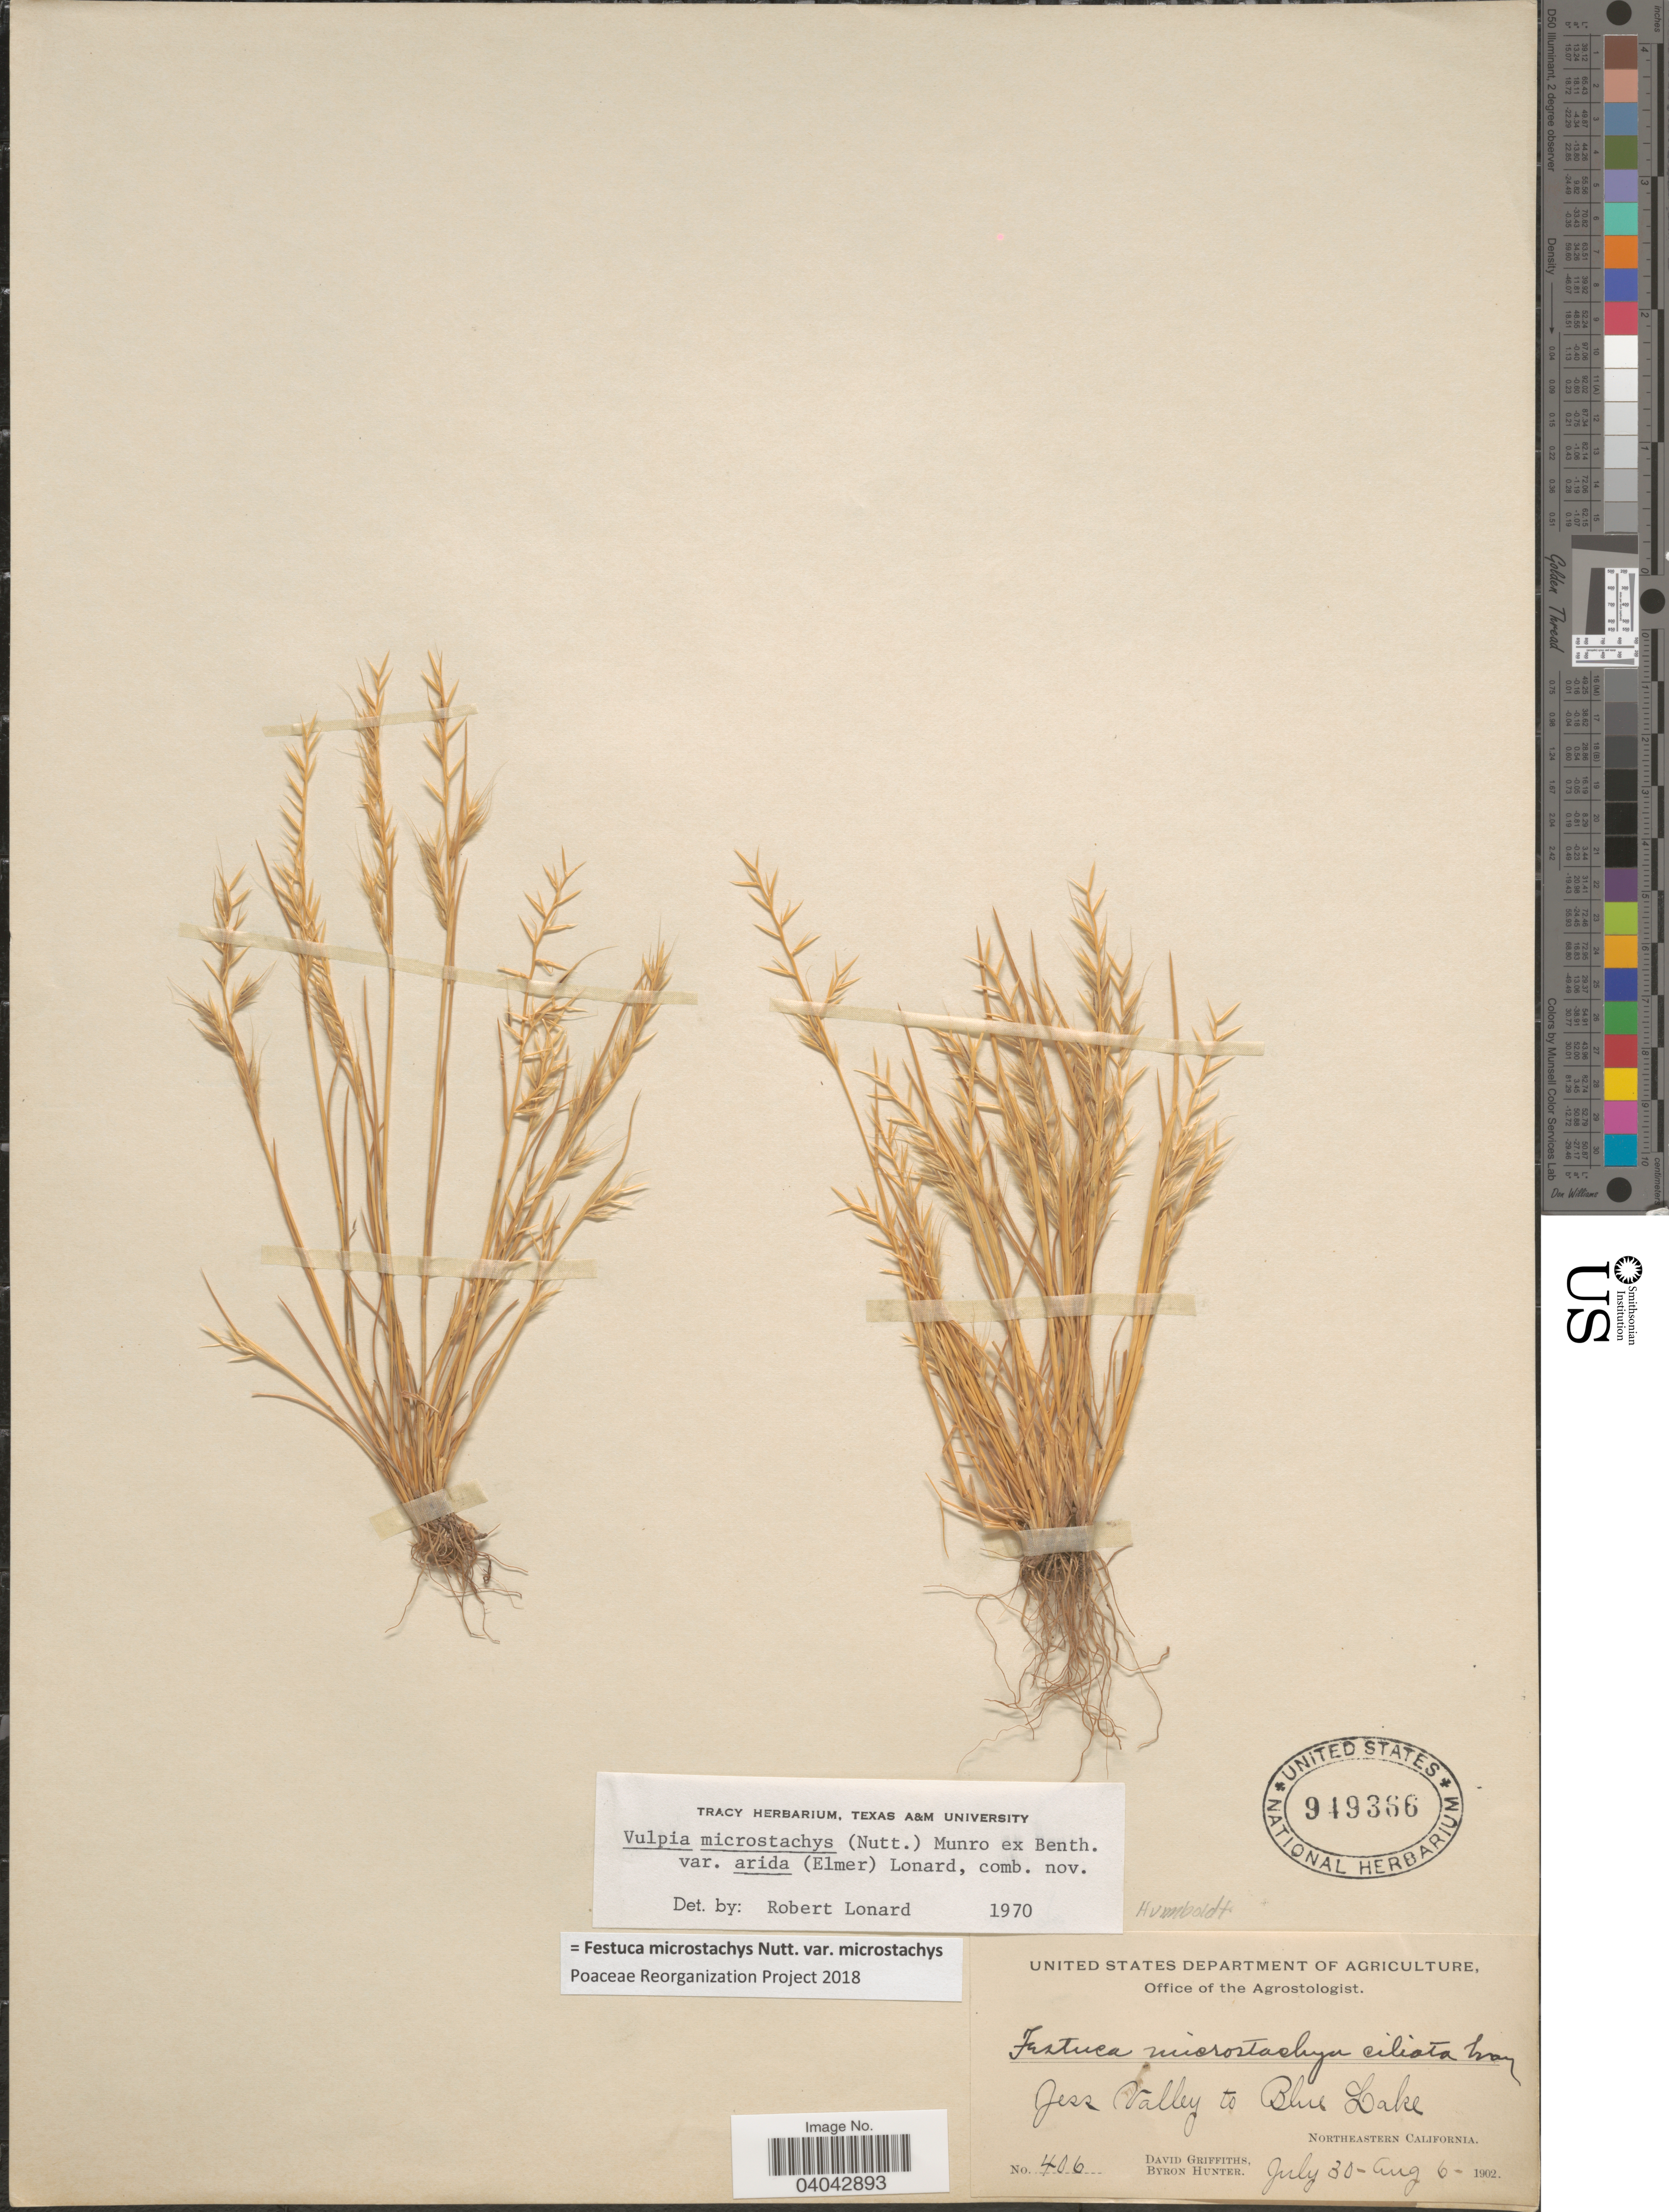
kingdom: Plantae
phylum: Tracheophyta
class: Liliopsida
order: Poales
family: Poaceae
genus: Festuca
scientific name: Festuca microstachys var. microstachys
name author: Nutt.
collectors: D. Griffiths & B. Hunter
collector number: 406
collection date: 1902-07-30/1902-08-06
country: United States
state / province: California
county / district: Humboldt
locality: Jess Valley to Blue Lake. Northeastern California. Humboldt.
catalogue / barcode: US 949366